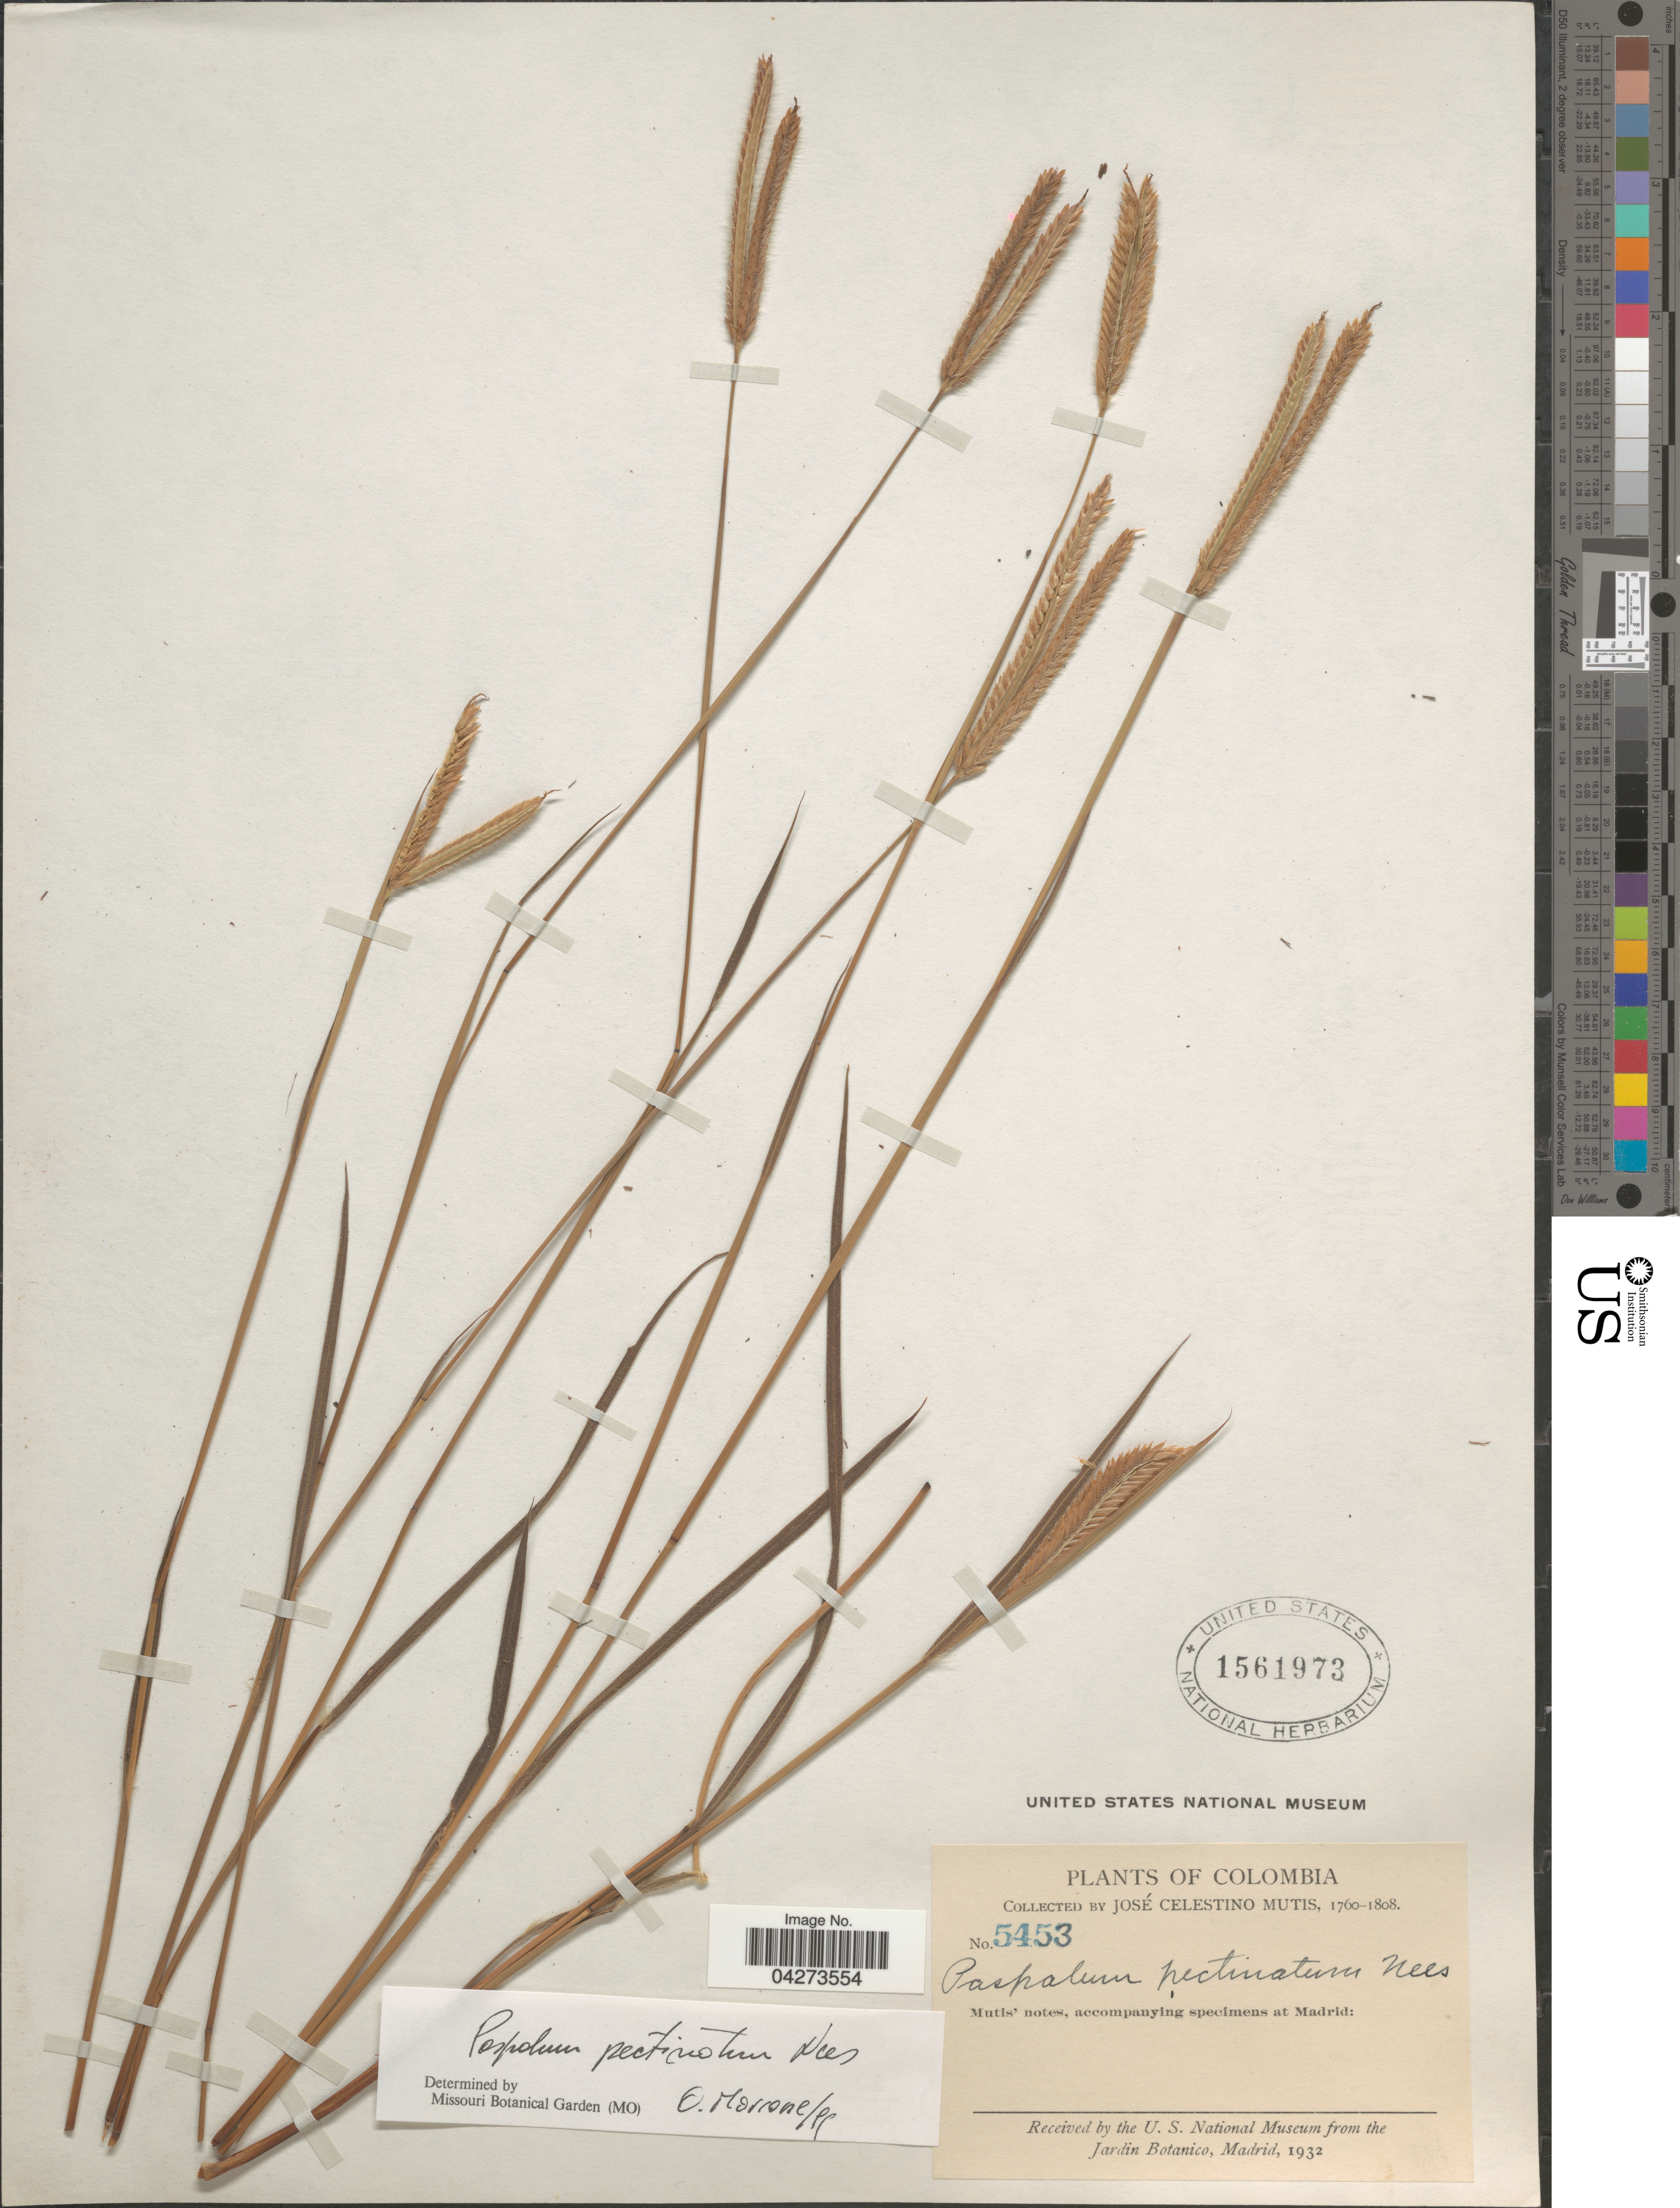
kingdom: Plantae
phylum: Tracheophyta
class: Liliopsida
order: Poales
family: Poaceae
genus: Paspalum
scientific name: Paspalum pectinatum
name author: Nees ex Trin.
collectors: J. C. B. Mutis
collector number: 5453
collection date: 1760/1808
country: Colombia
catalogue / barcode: US 1561973